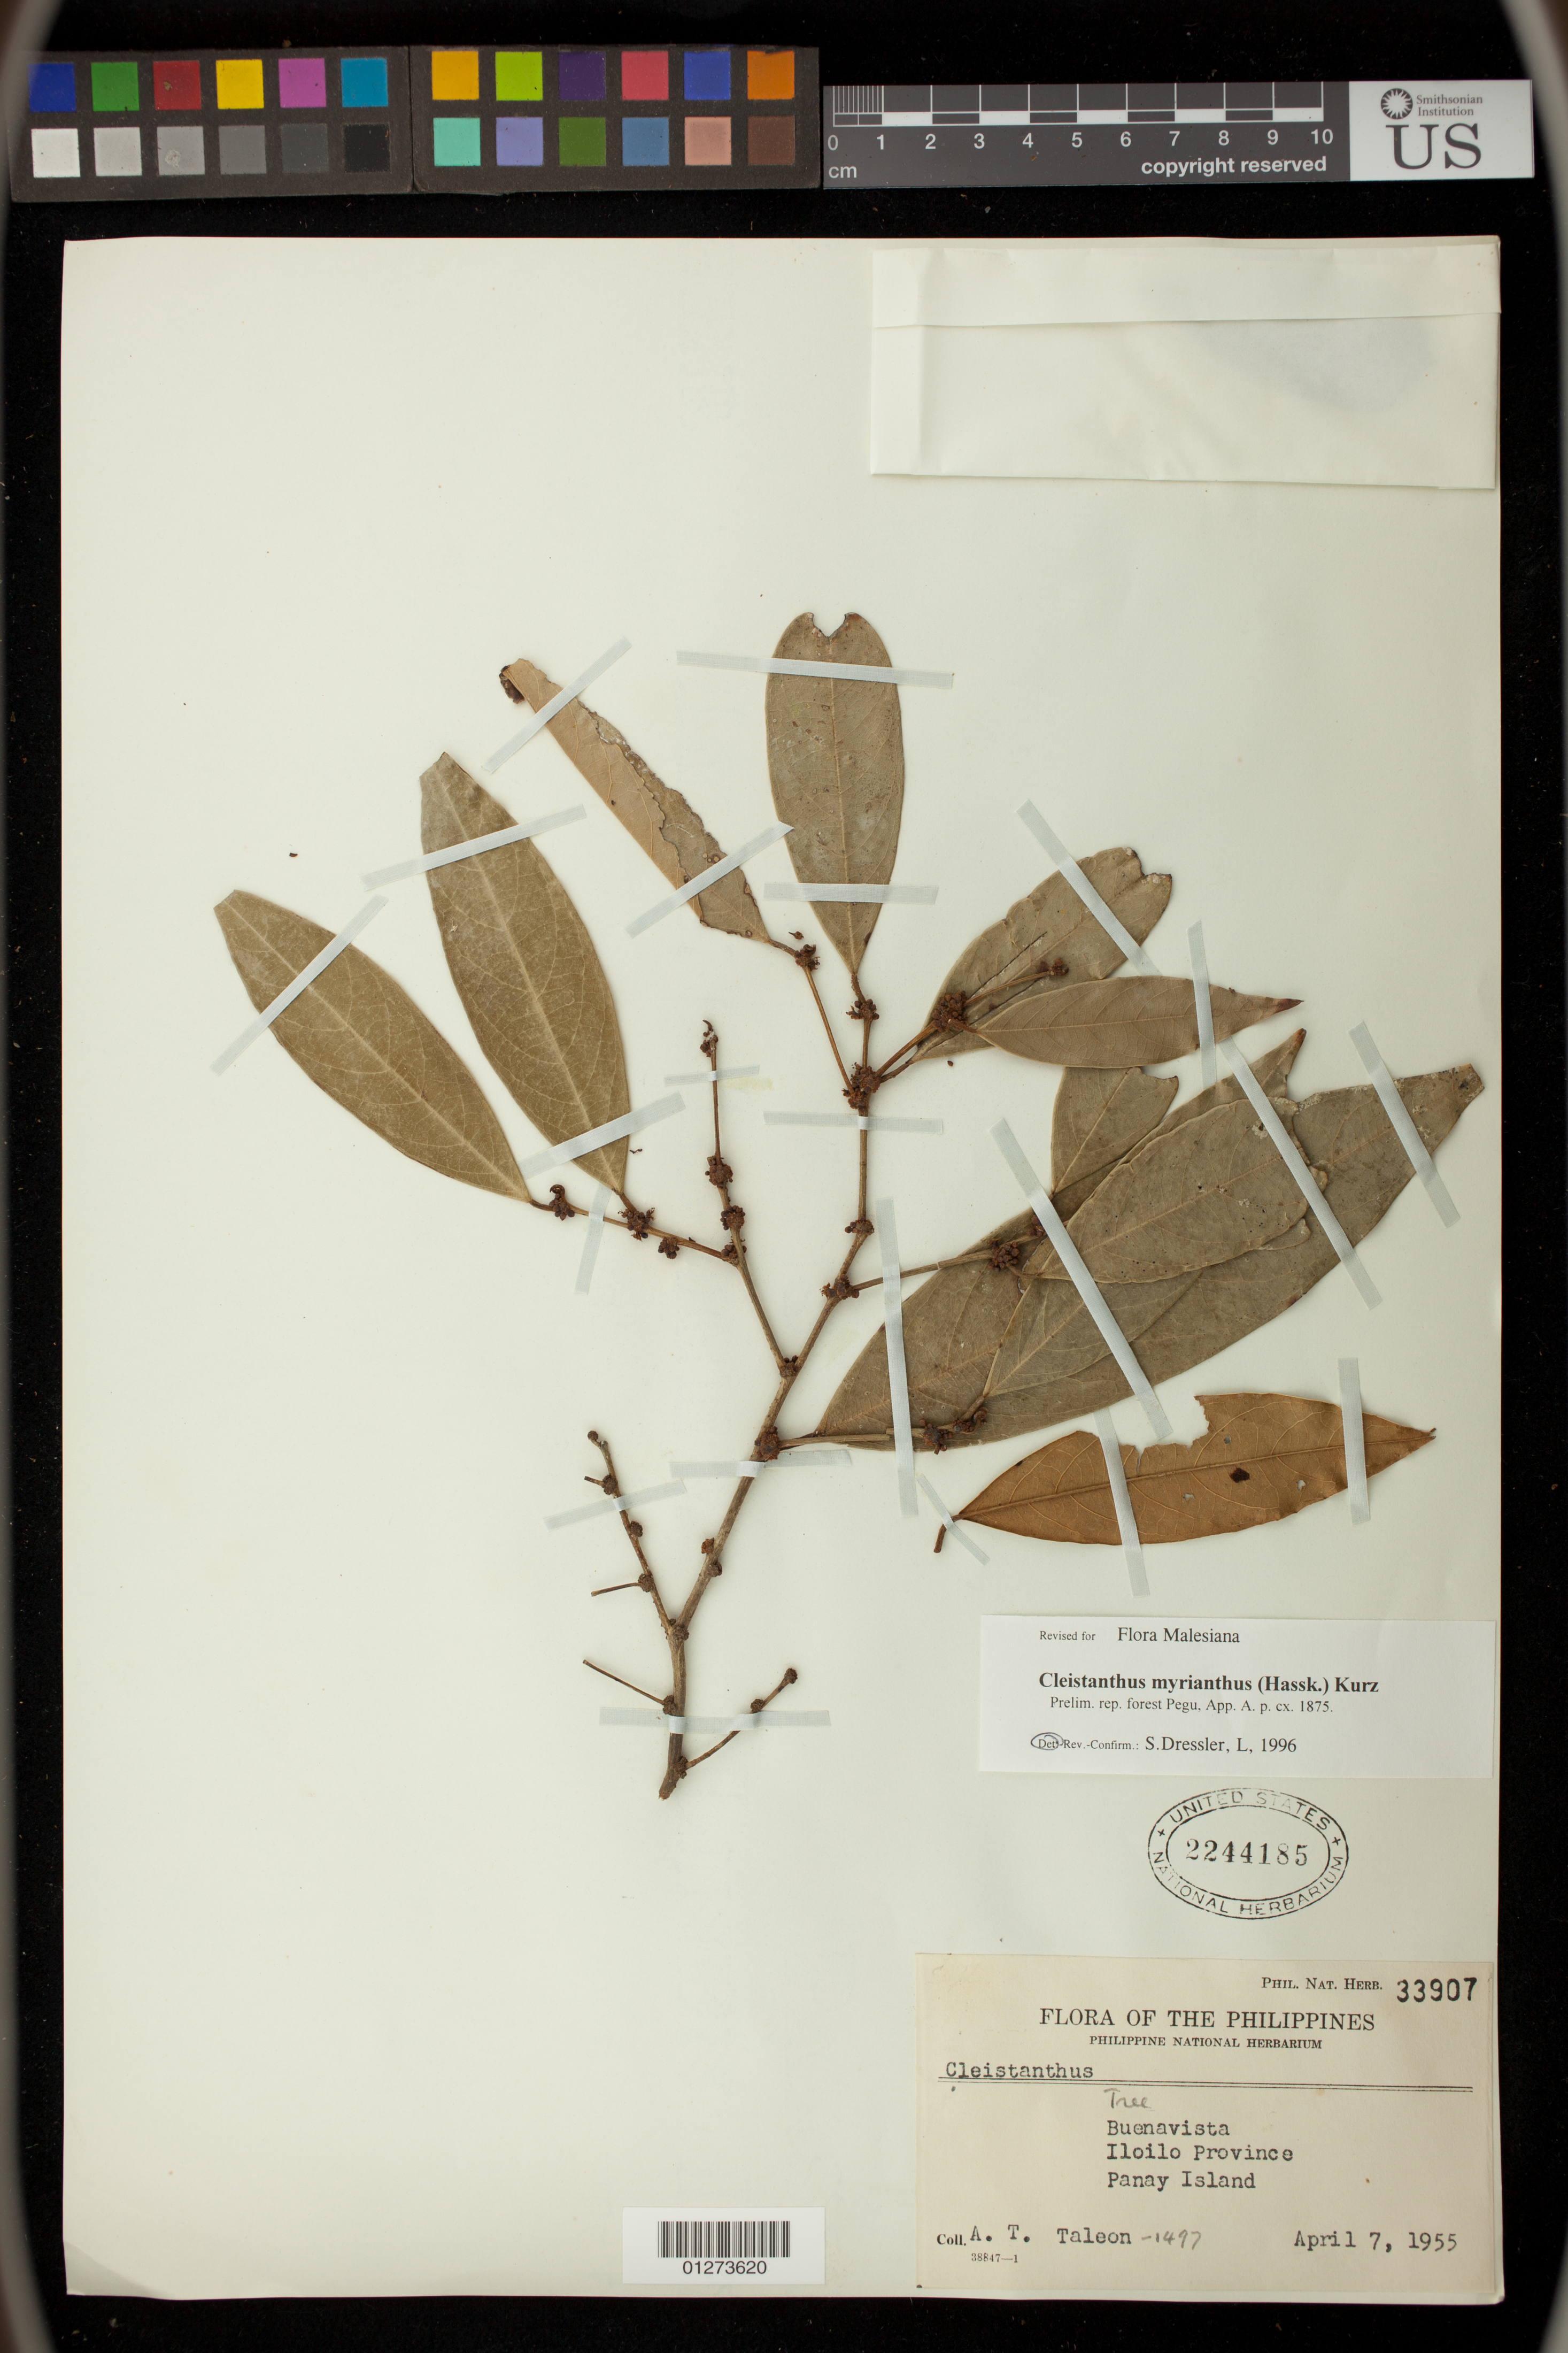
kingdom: Plantae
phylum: Tracheophyta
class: Magnoliopsida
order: Malpighiales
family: Phyllanthaceae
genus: Cleistanthus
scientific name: Cleistanthus myrianthus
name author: (Hassk.) Kurz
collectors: A. Taleon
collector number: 1497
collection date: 1955-04-07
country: Philippines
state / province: Western Visayas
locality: Buenavista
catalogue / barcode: US 2244185